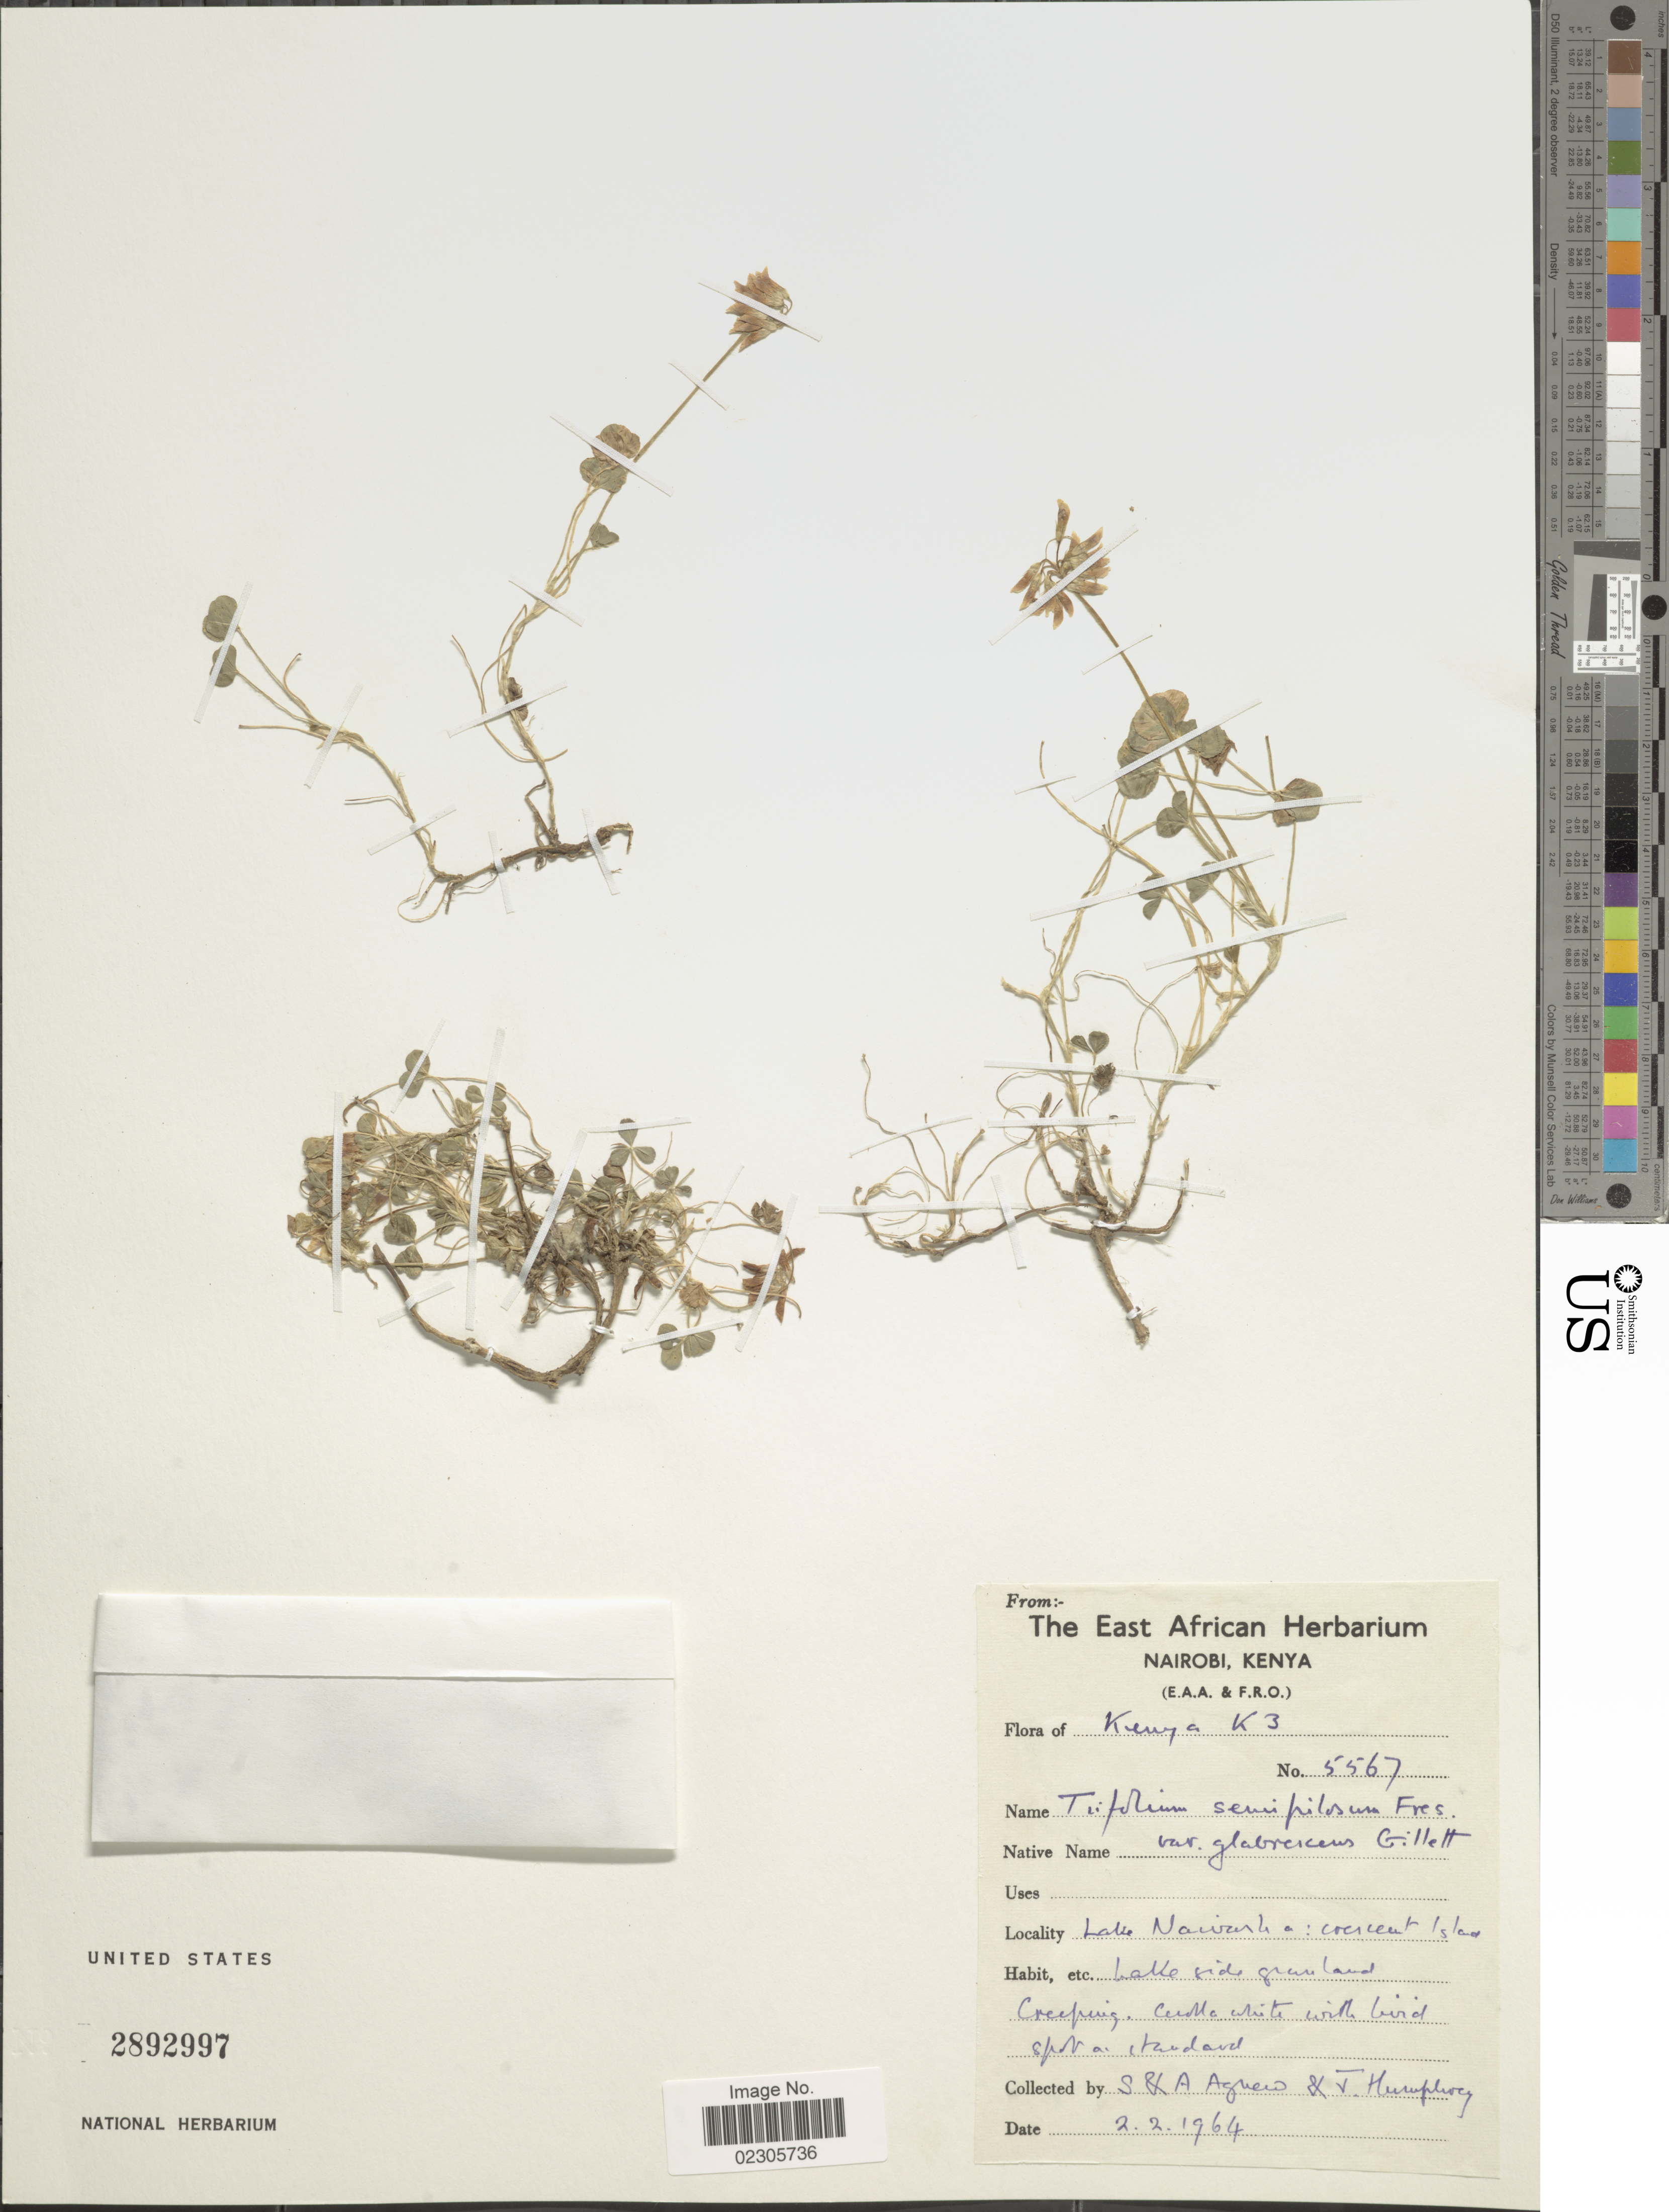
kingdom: Plantae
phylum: Tracheophyta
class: Magnoliopsida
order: Fabales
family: Fabaceae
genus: Trifolium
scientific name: Trifolium semipilosum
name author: Fresen.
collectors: S. Agnew, A. D. Agnew & J. Humphrey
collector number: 5567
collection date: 1964-02-02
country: Kenya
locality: Lake Nawarka: crescent Island [interpreted]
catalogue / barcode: US 2892997